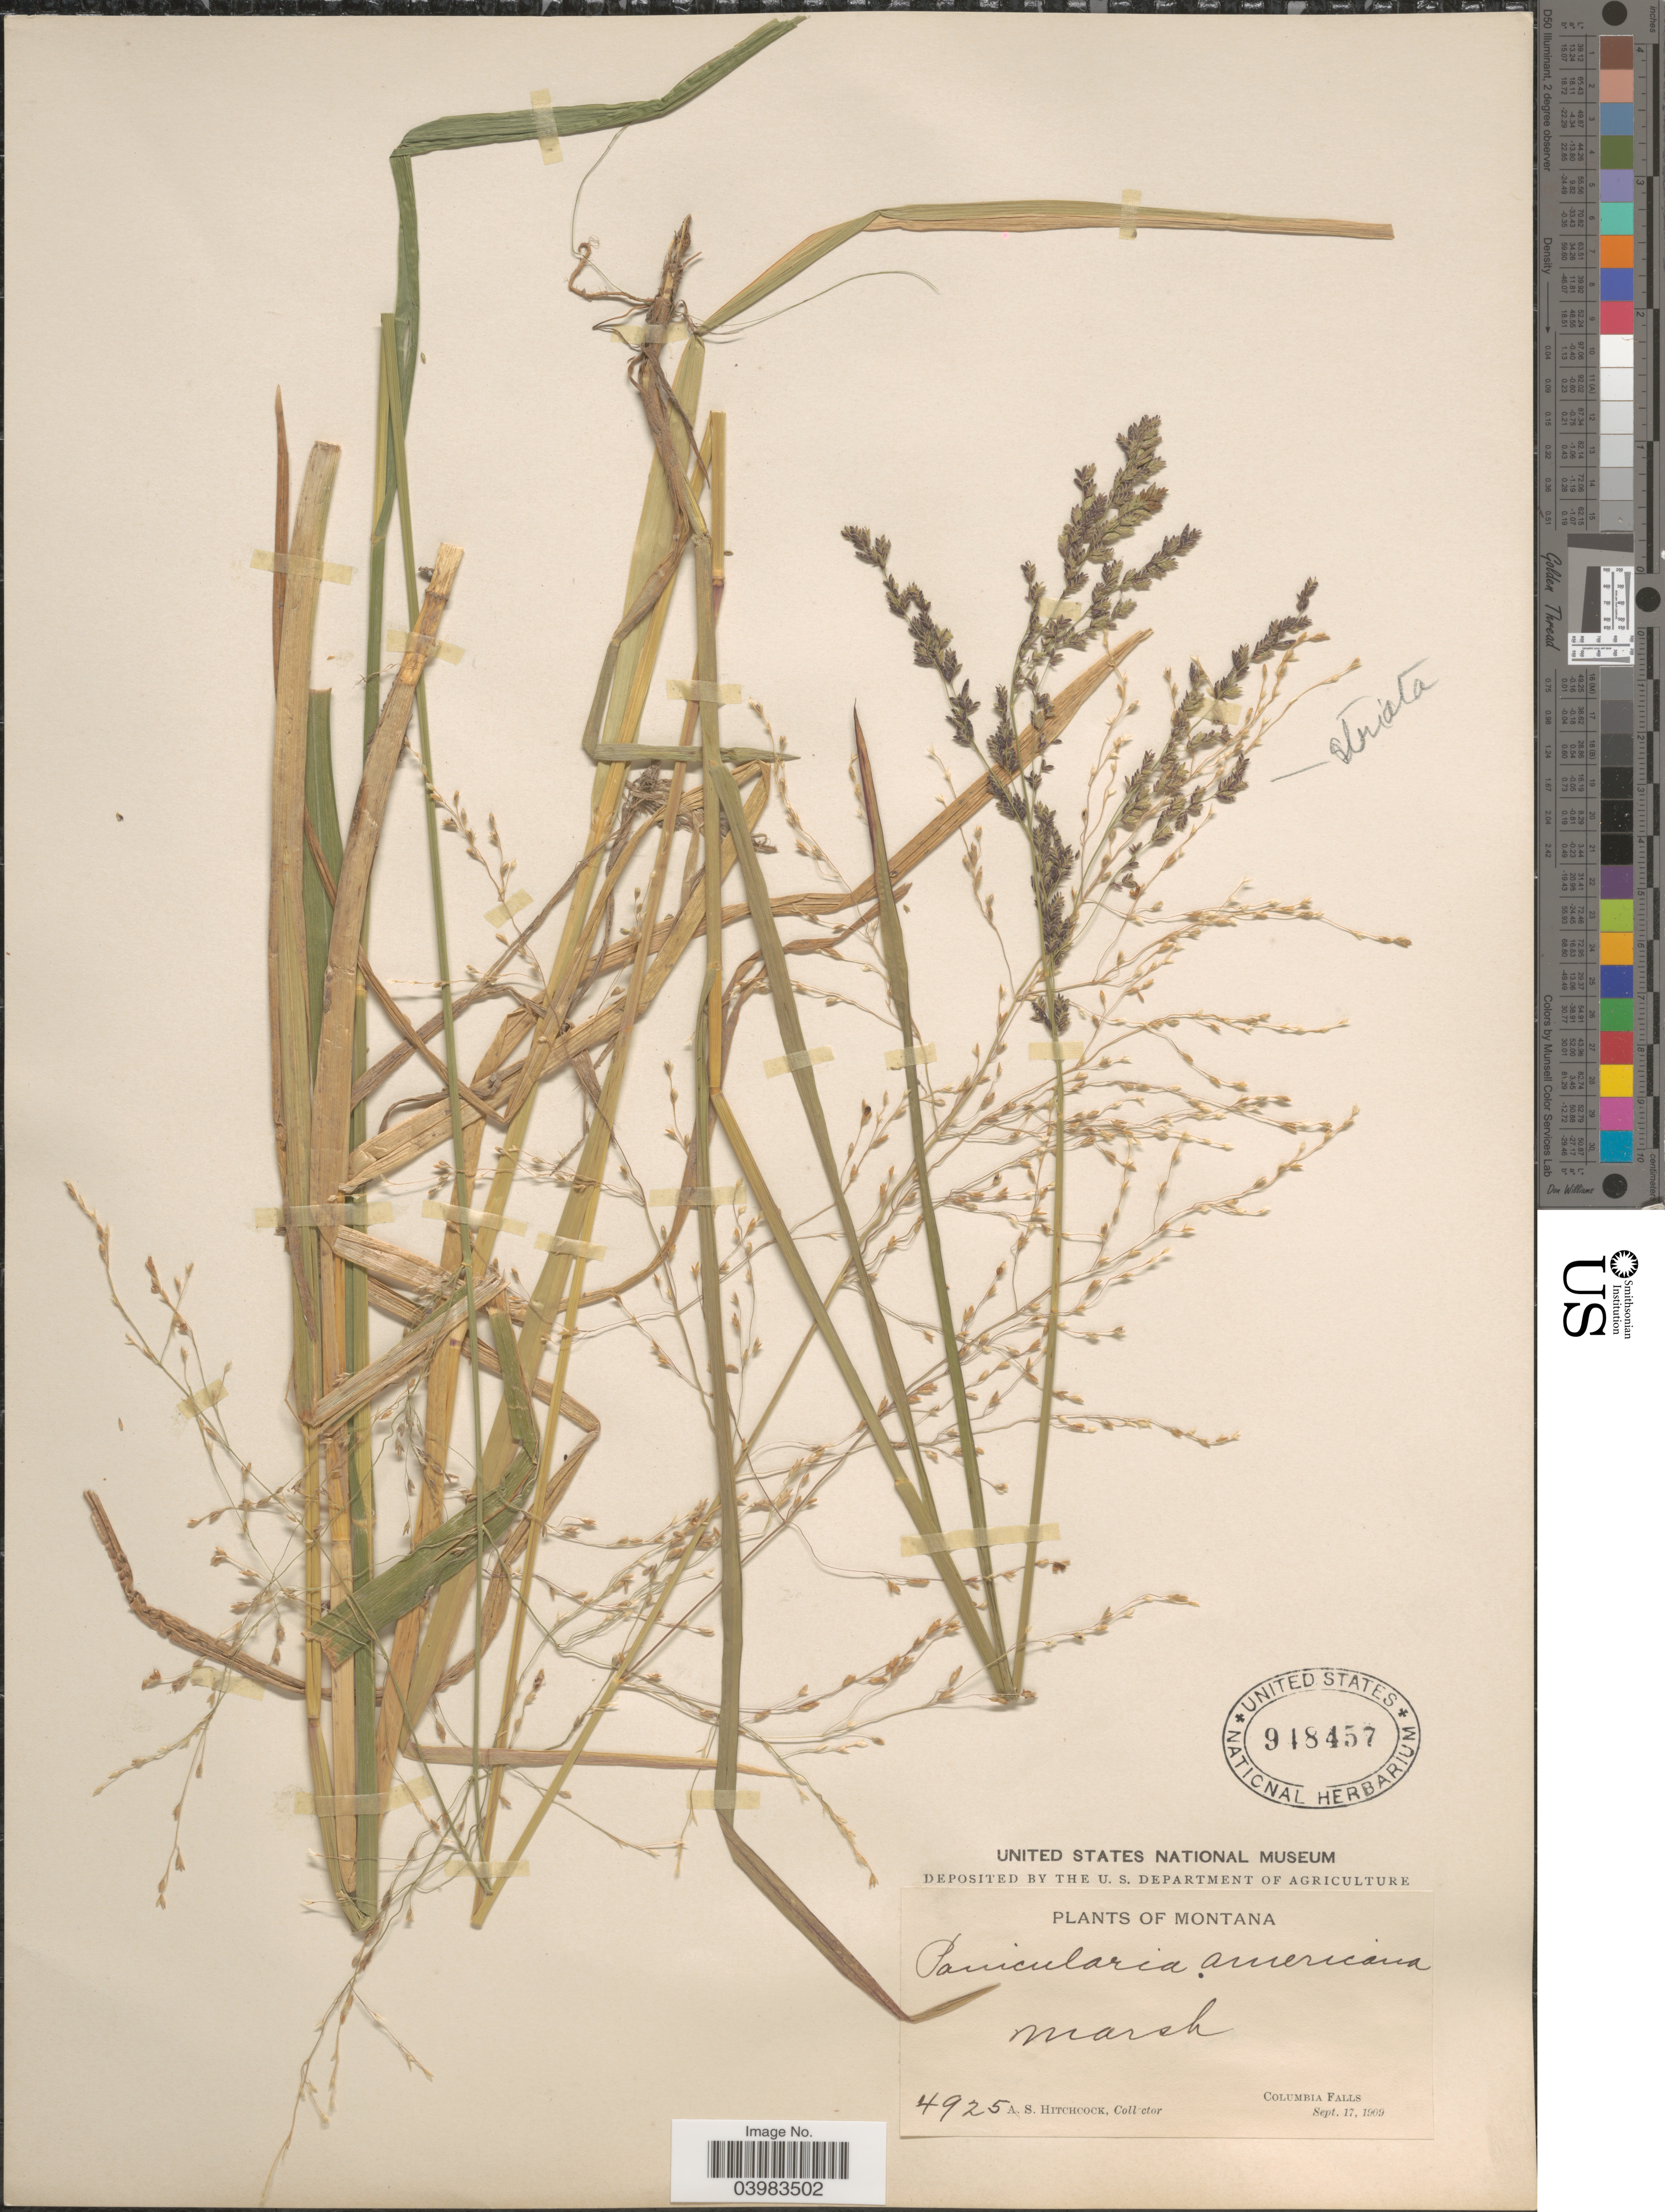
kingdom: Plantae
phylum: Tracheophyta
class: Liliopsida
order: Poales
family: Poaceae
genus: Glyceria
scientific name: Glyceria grandis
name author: S. Watson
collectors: A. S. Hitchcock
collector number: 4925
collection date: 1909-09-17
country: United States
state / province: Montana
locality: Marsh. Columbia Falls.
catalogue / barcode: US 948457